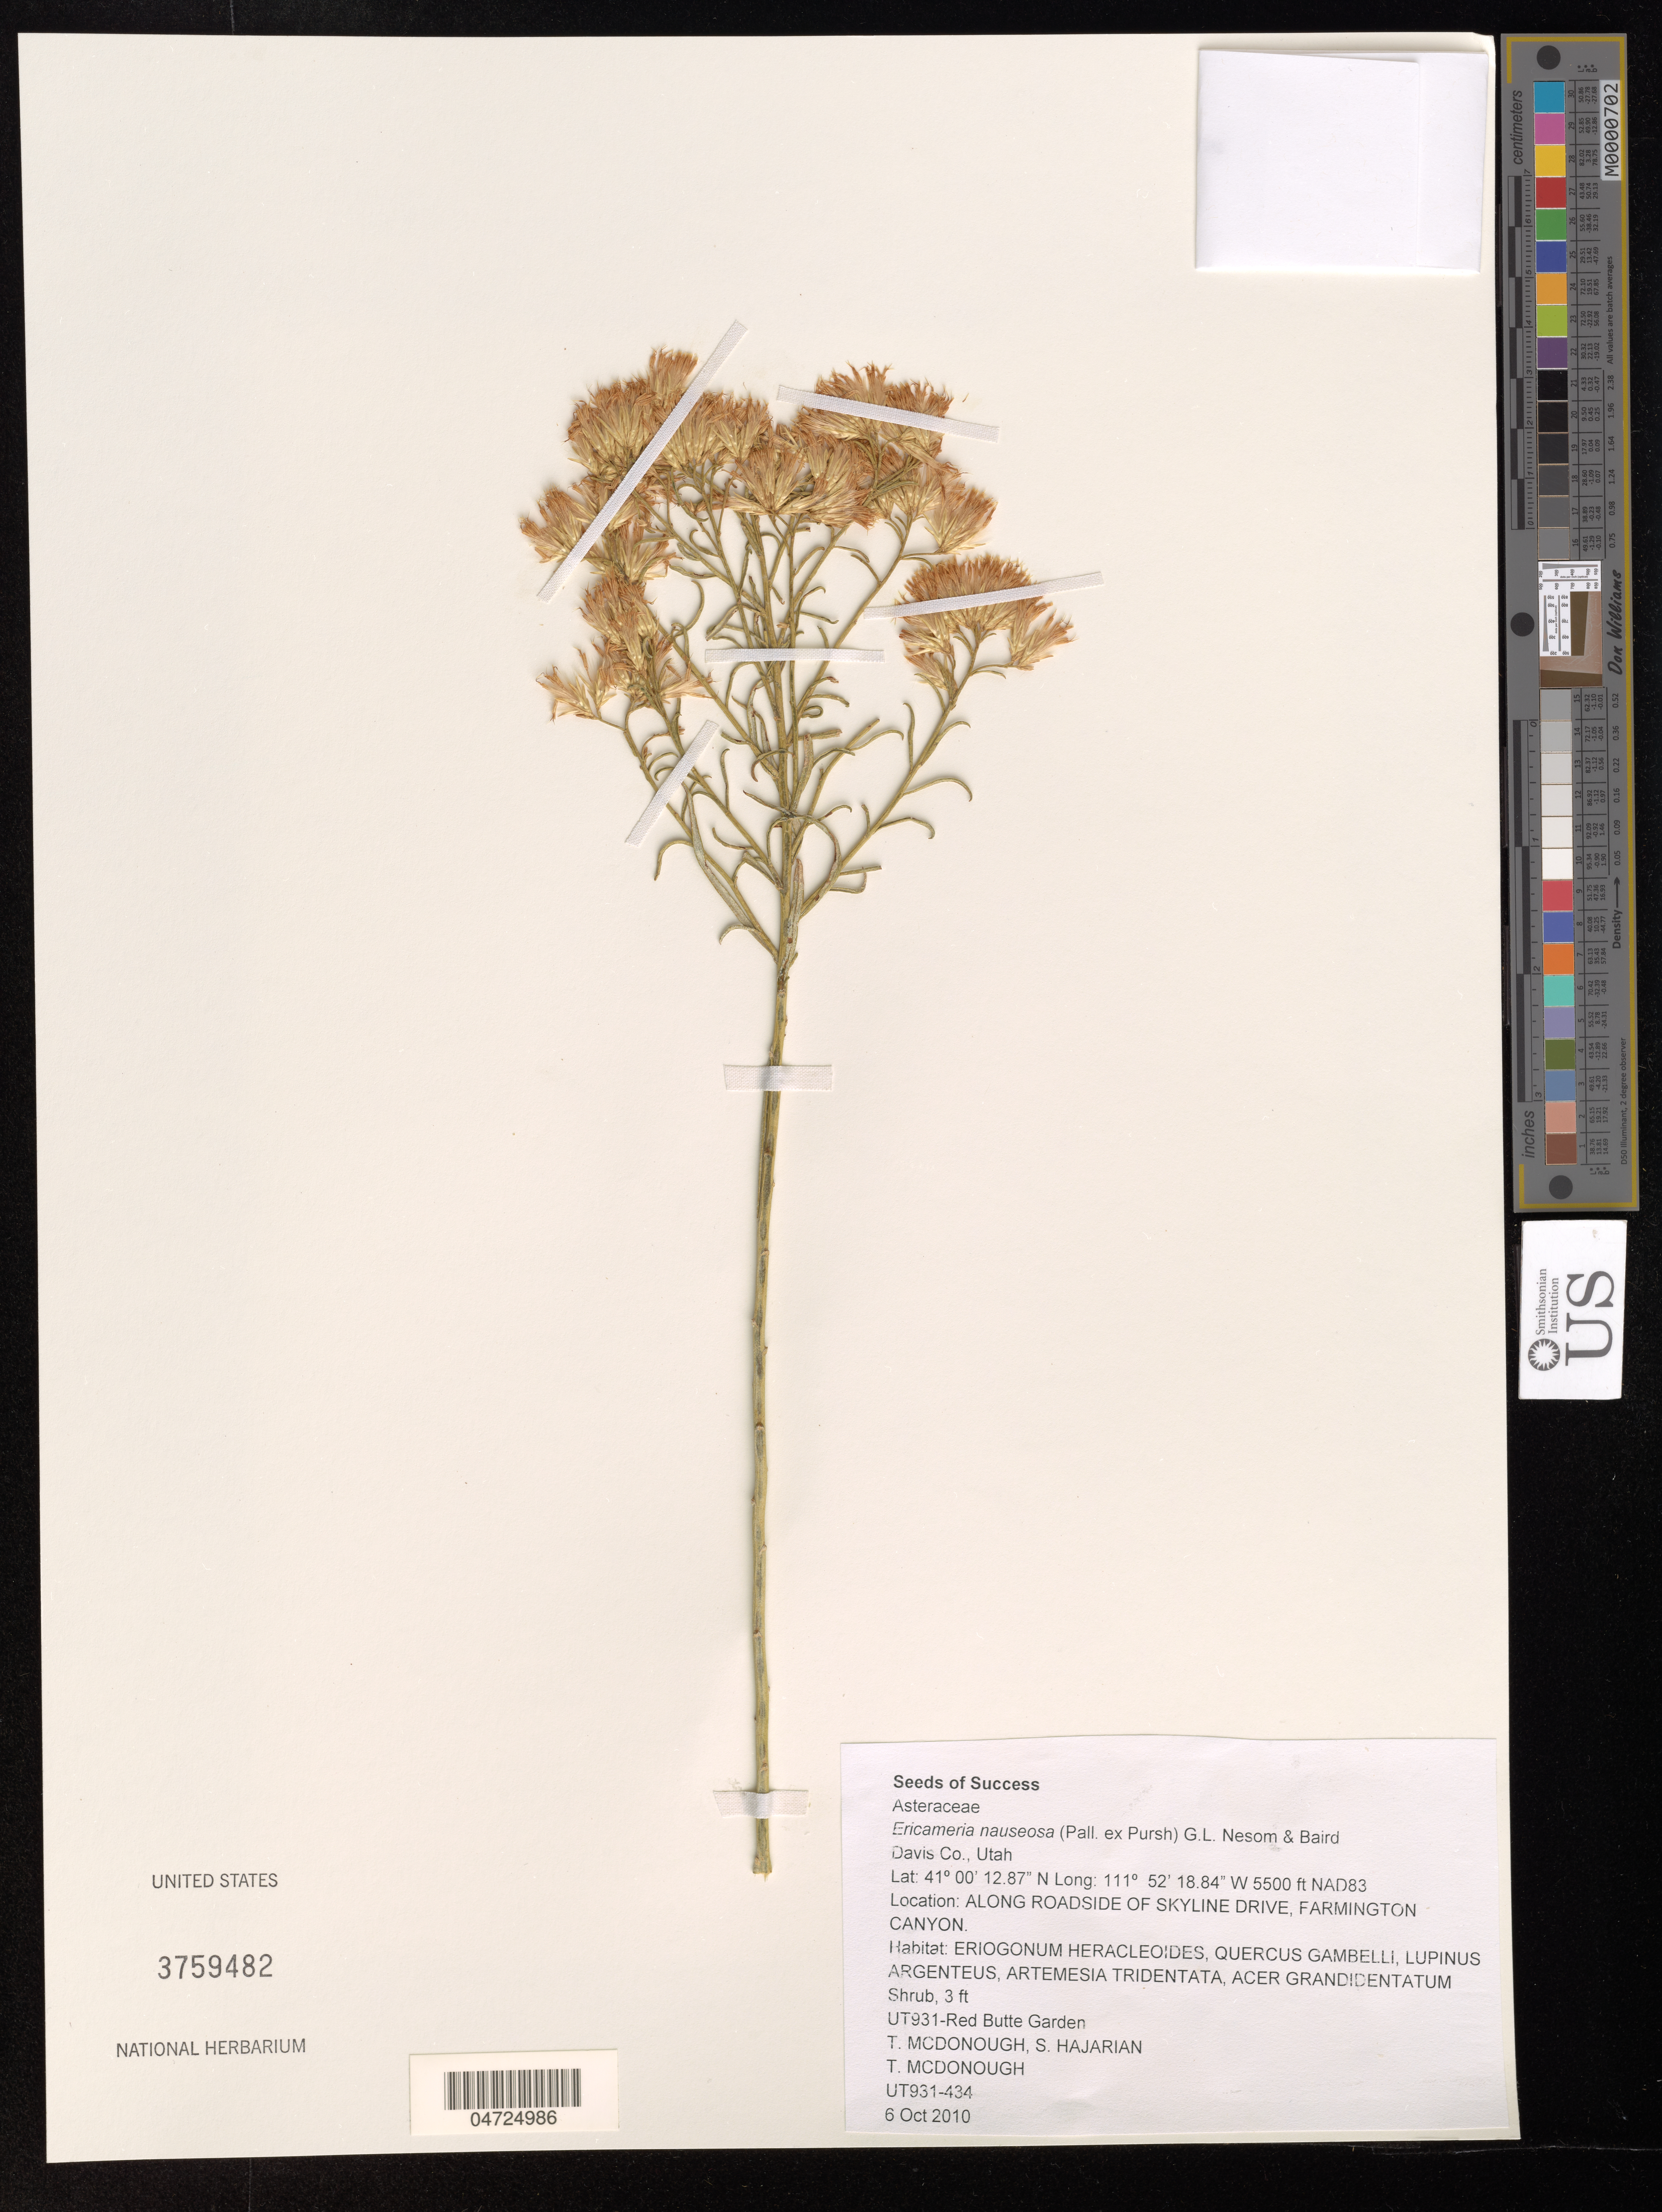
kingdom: Plantae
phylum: Tracheophyta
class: Magnoliopsida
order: Asterales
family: Asteraceae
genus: Ericameria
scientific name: Ericameria nauseosa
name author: (Pall. ex Pursh) G.L. Nesom & G.I. Baird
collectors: T. McDonough & S. Hajarian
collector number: UT931-434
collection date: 2010-10-06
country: United States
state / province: Utah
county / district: Davis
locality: Davis Co. NAD83. Along roadside of Skyline Drive, Farmington Canyon. UT931-Red Butte Garden.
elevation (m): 1676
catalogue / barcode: US 3759482